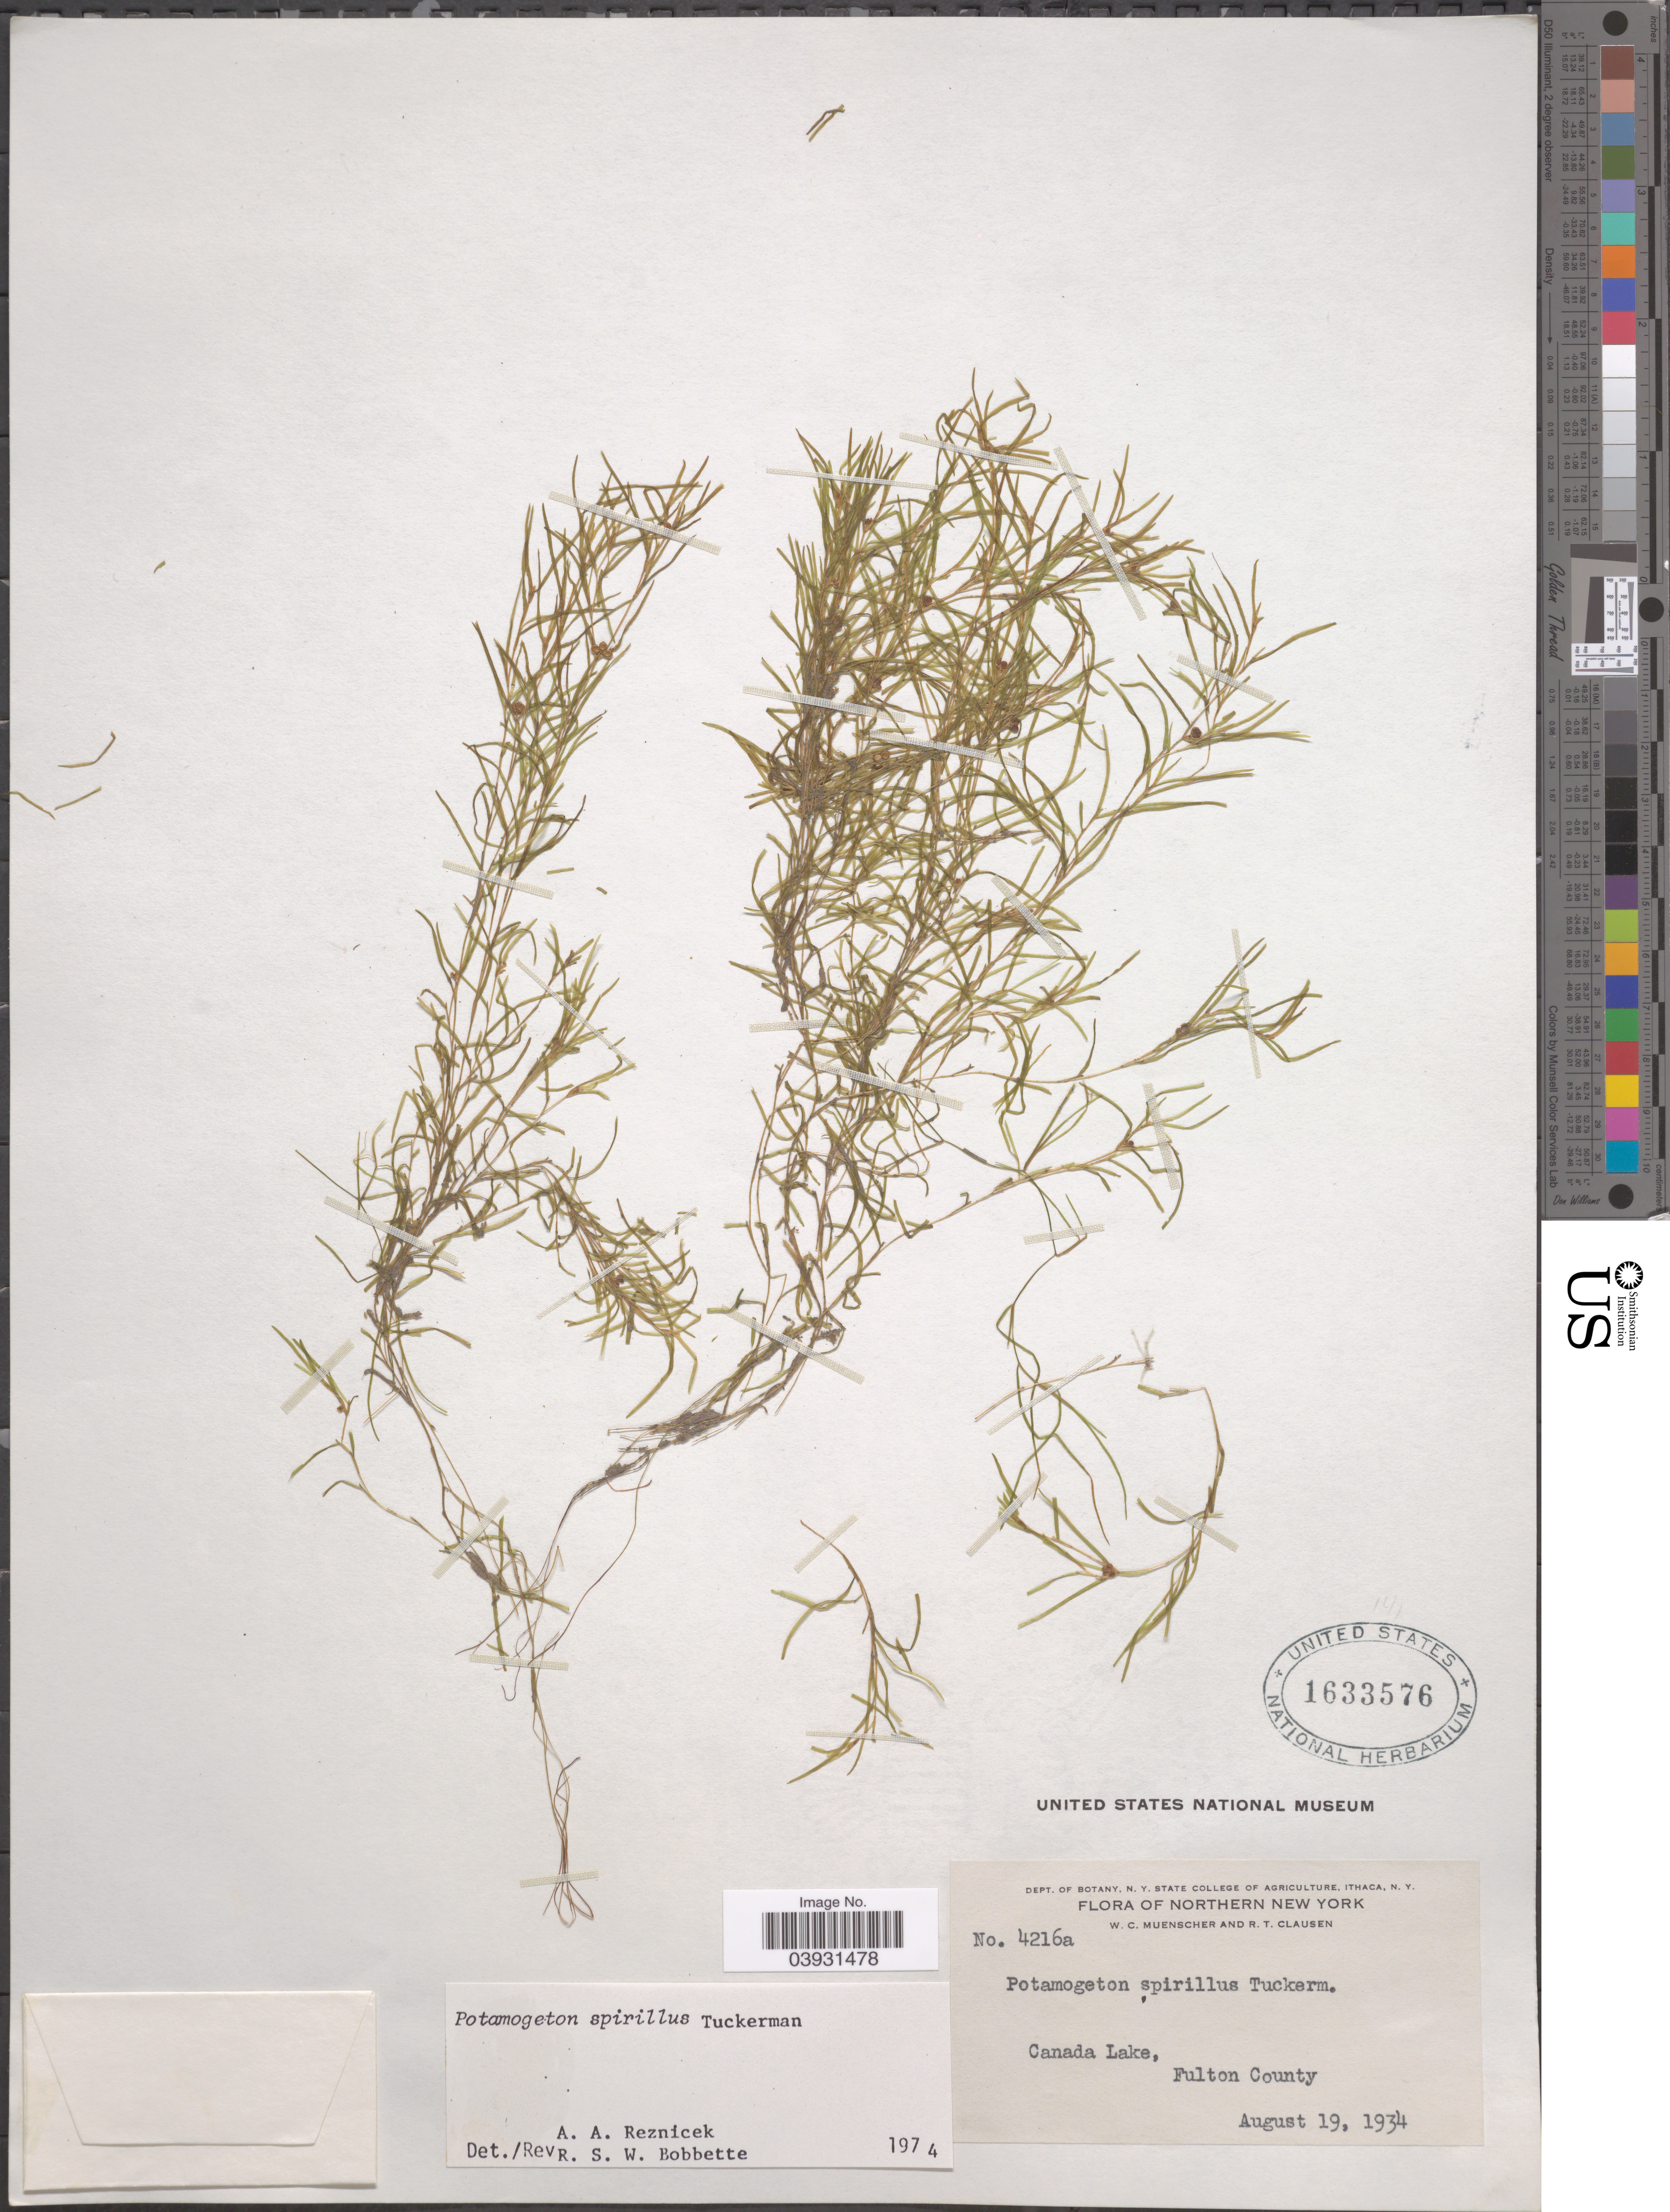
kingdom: Plantae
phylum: Tracheophyta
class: Liliopsida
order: Alismatales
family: Potamogetonaceae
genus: Potamogeton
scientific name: Potamogeton spirillus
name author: Tuck.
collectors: W. Muenscher & R. T. Clausen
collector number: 4216a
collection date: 1934-08-19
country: United States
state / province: New York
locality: Northern New York. Canada Lake, Fulton County.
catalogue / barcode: US 1633576